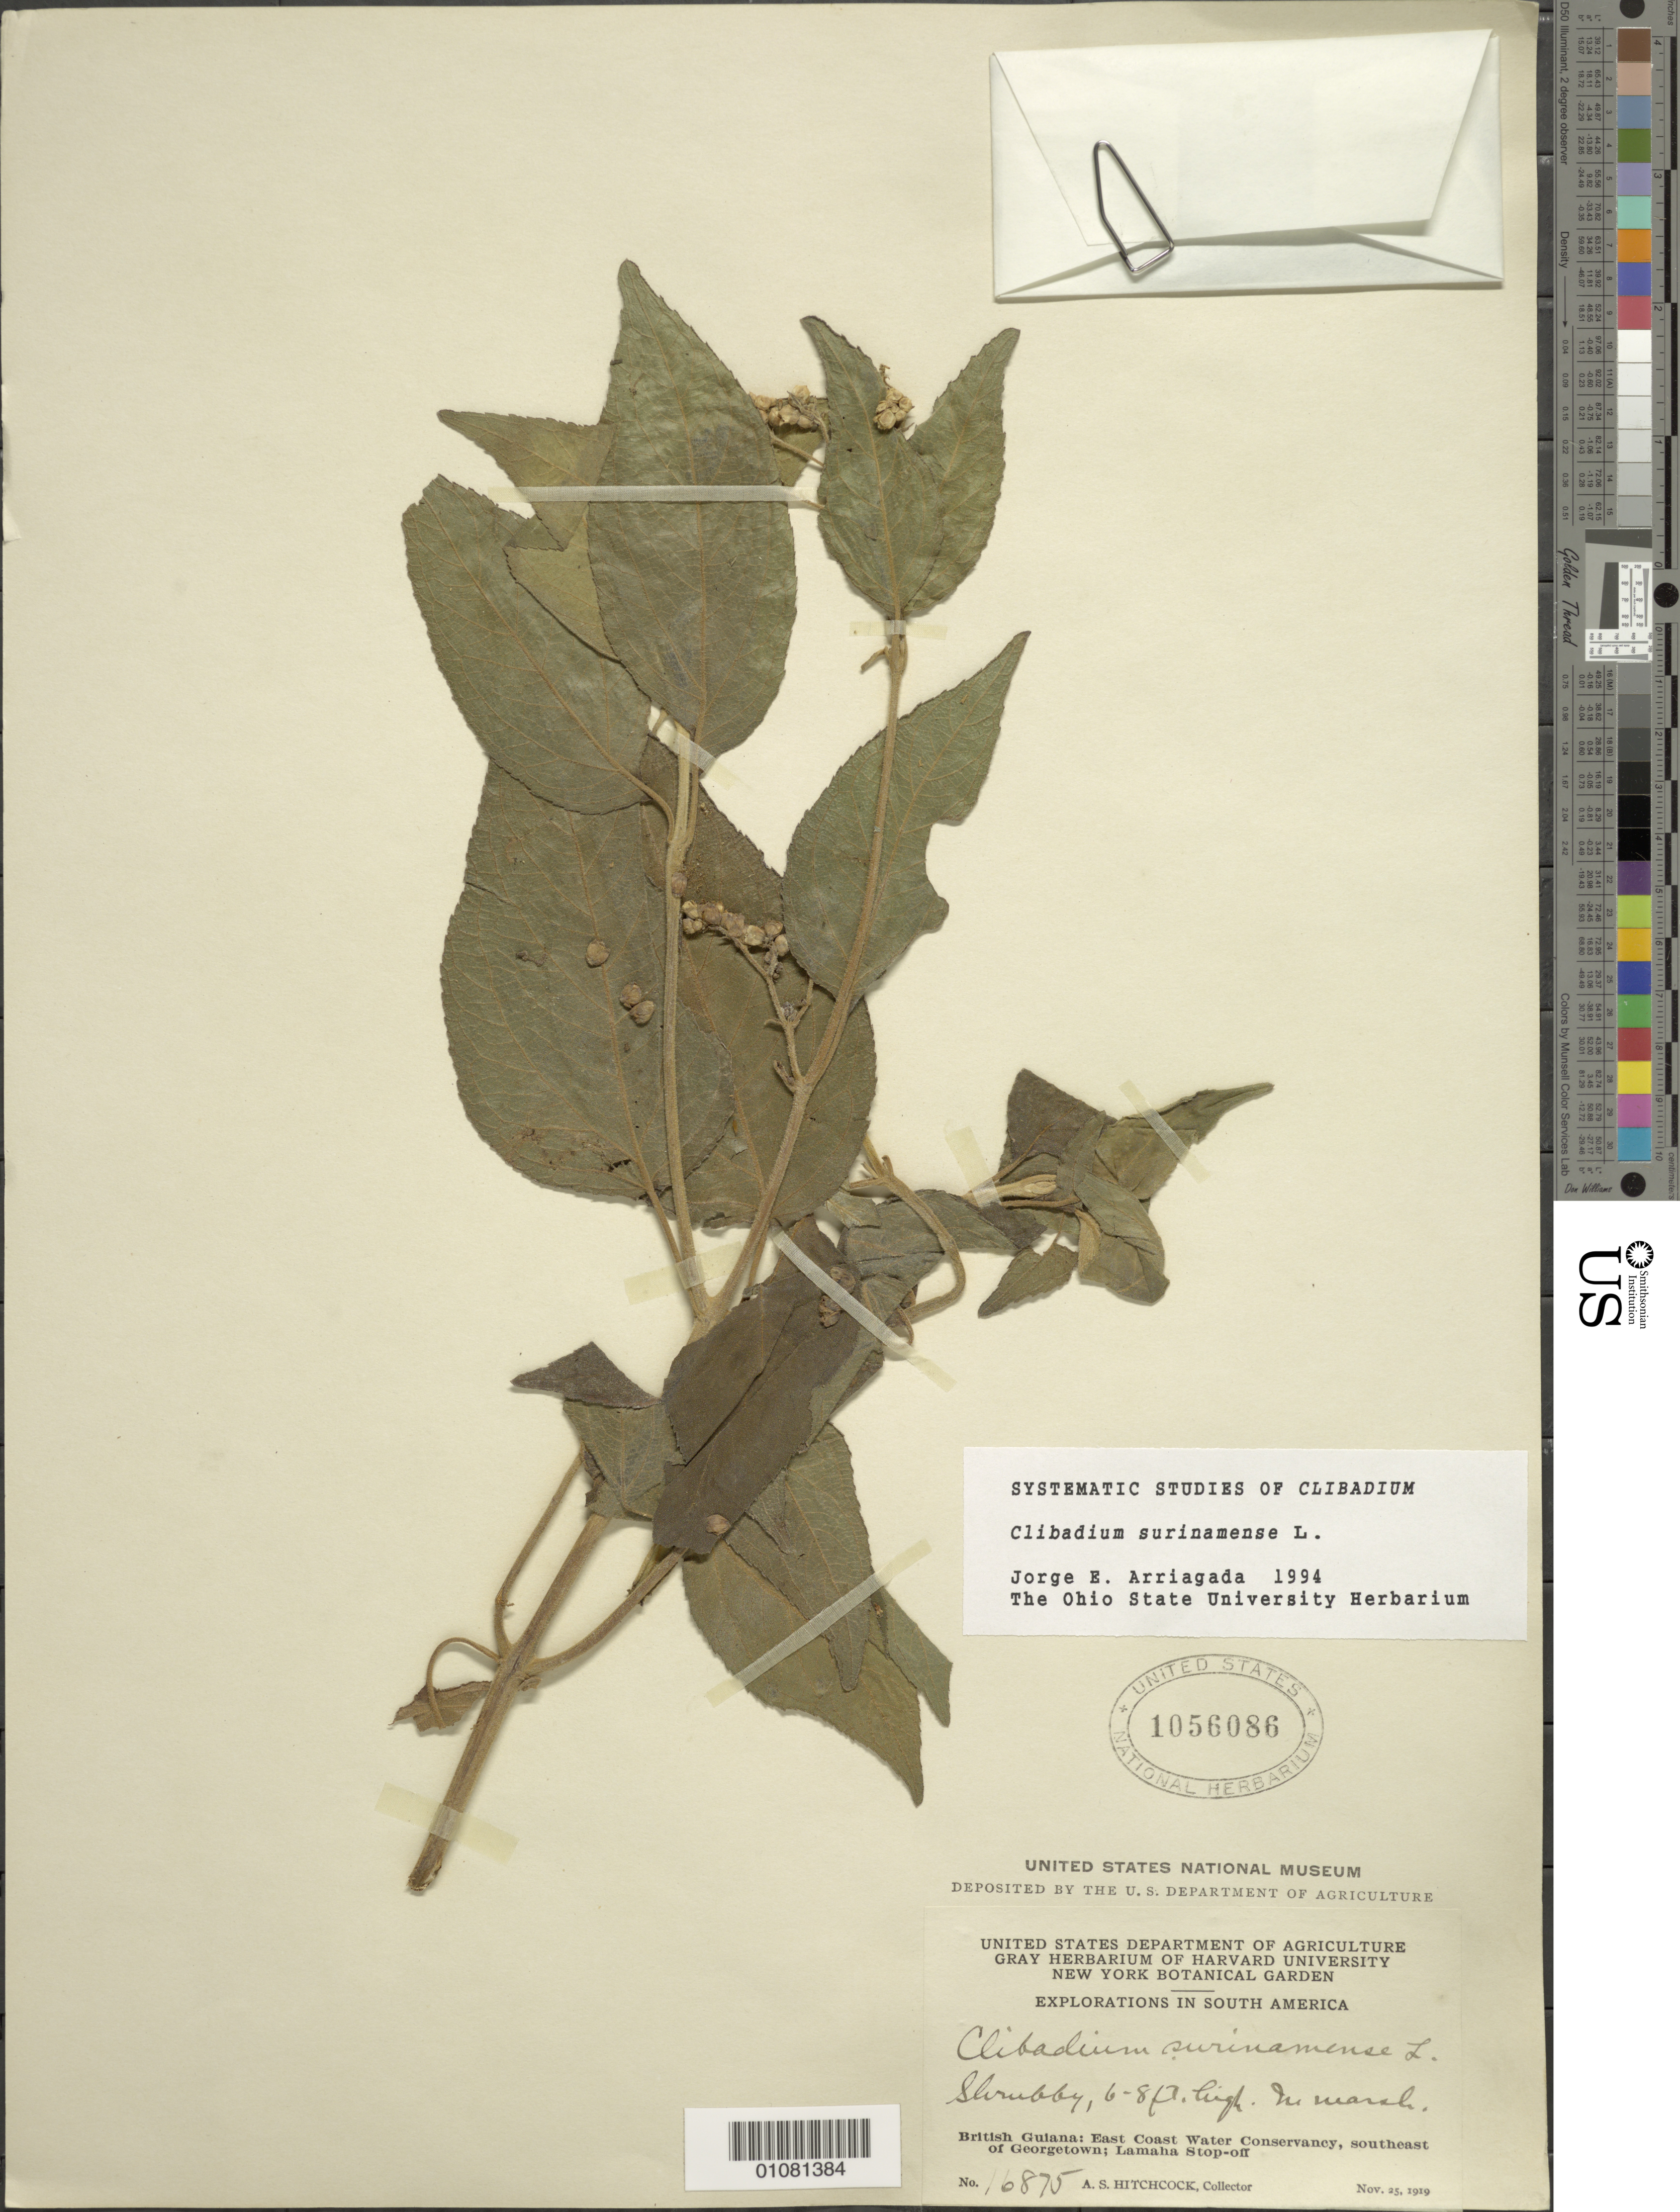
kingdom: Plantae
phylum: Tracheophyta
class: Magnoliopsida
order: Asterales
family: Asteraceae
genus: Clibadium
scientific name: Clibadium surinamense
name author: L.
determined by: Robinson, Harold E., (US)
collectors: A. S. Hitchcock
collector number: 16875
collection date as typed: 25-Nov-19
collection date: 1919-11-25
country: Guyana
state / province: Demerara-Mahaica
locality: Lamaha Stop-Off, Georgetown, SE of, East Coast Water Conservancy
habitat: Marsh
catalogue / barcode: US 1056086